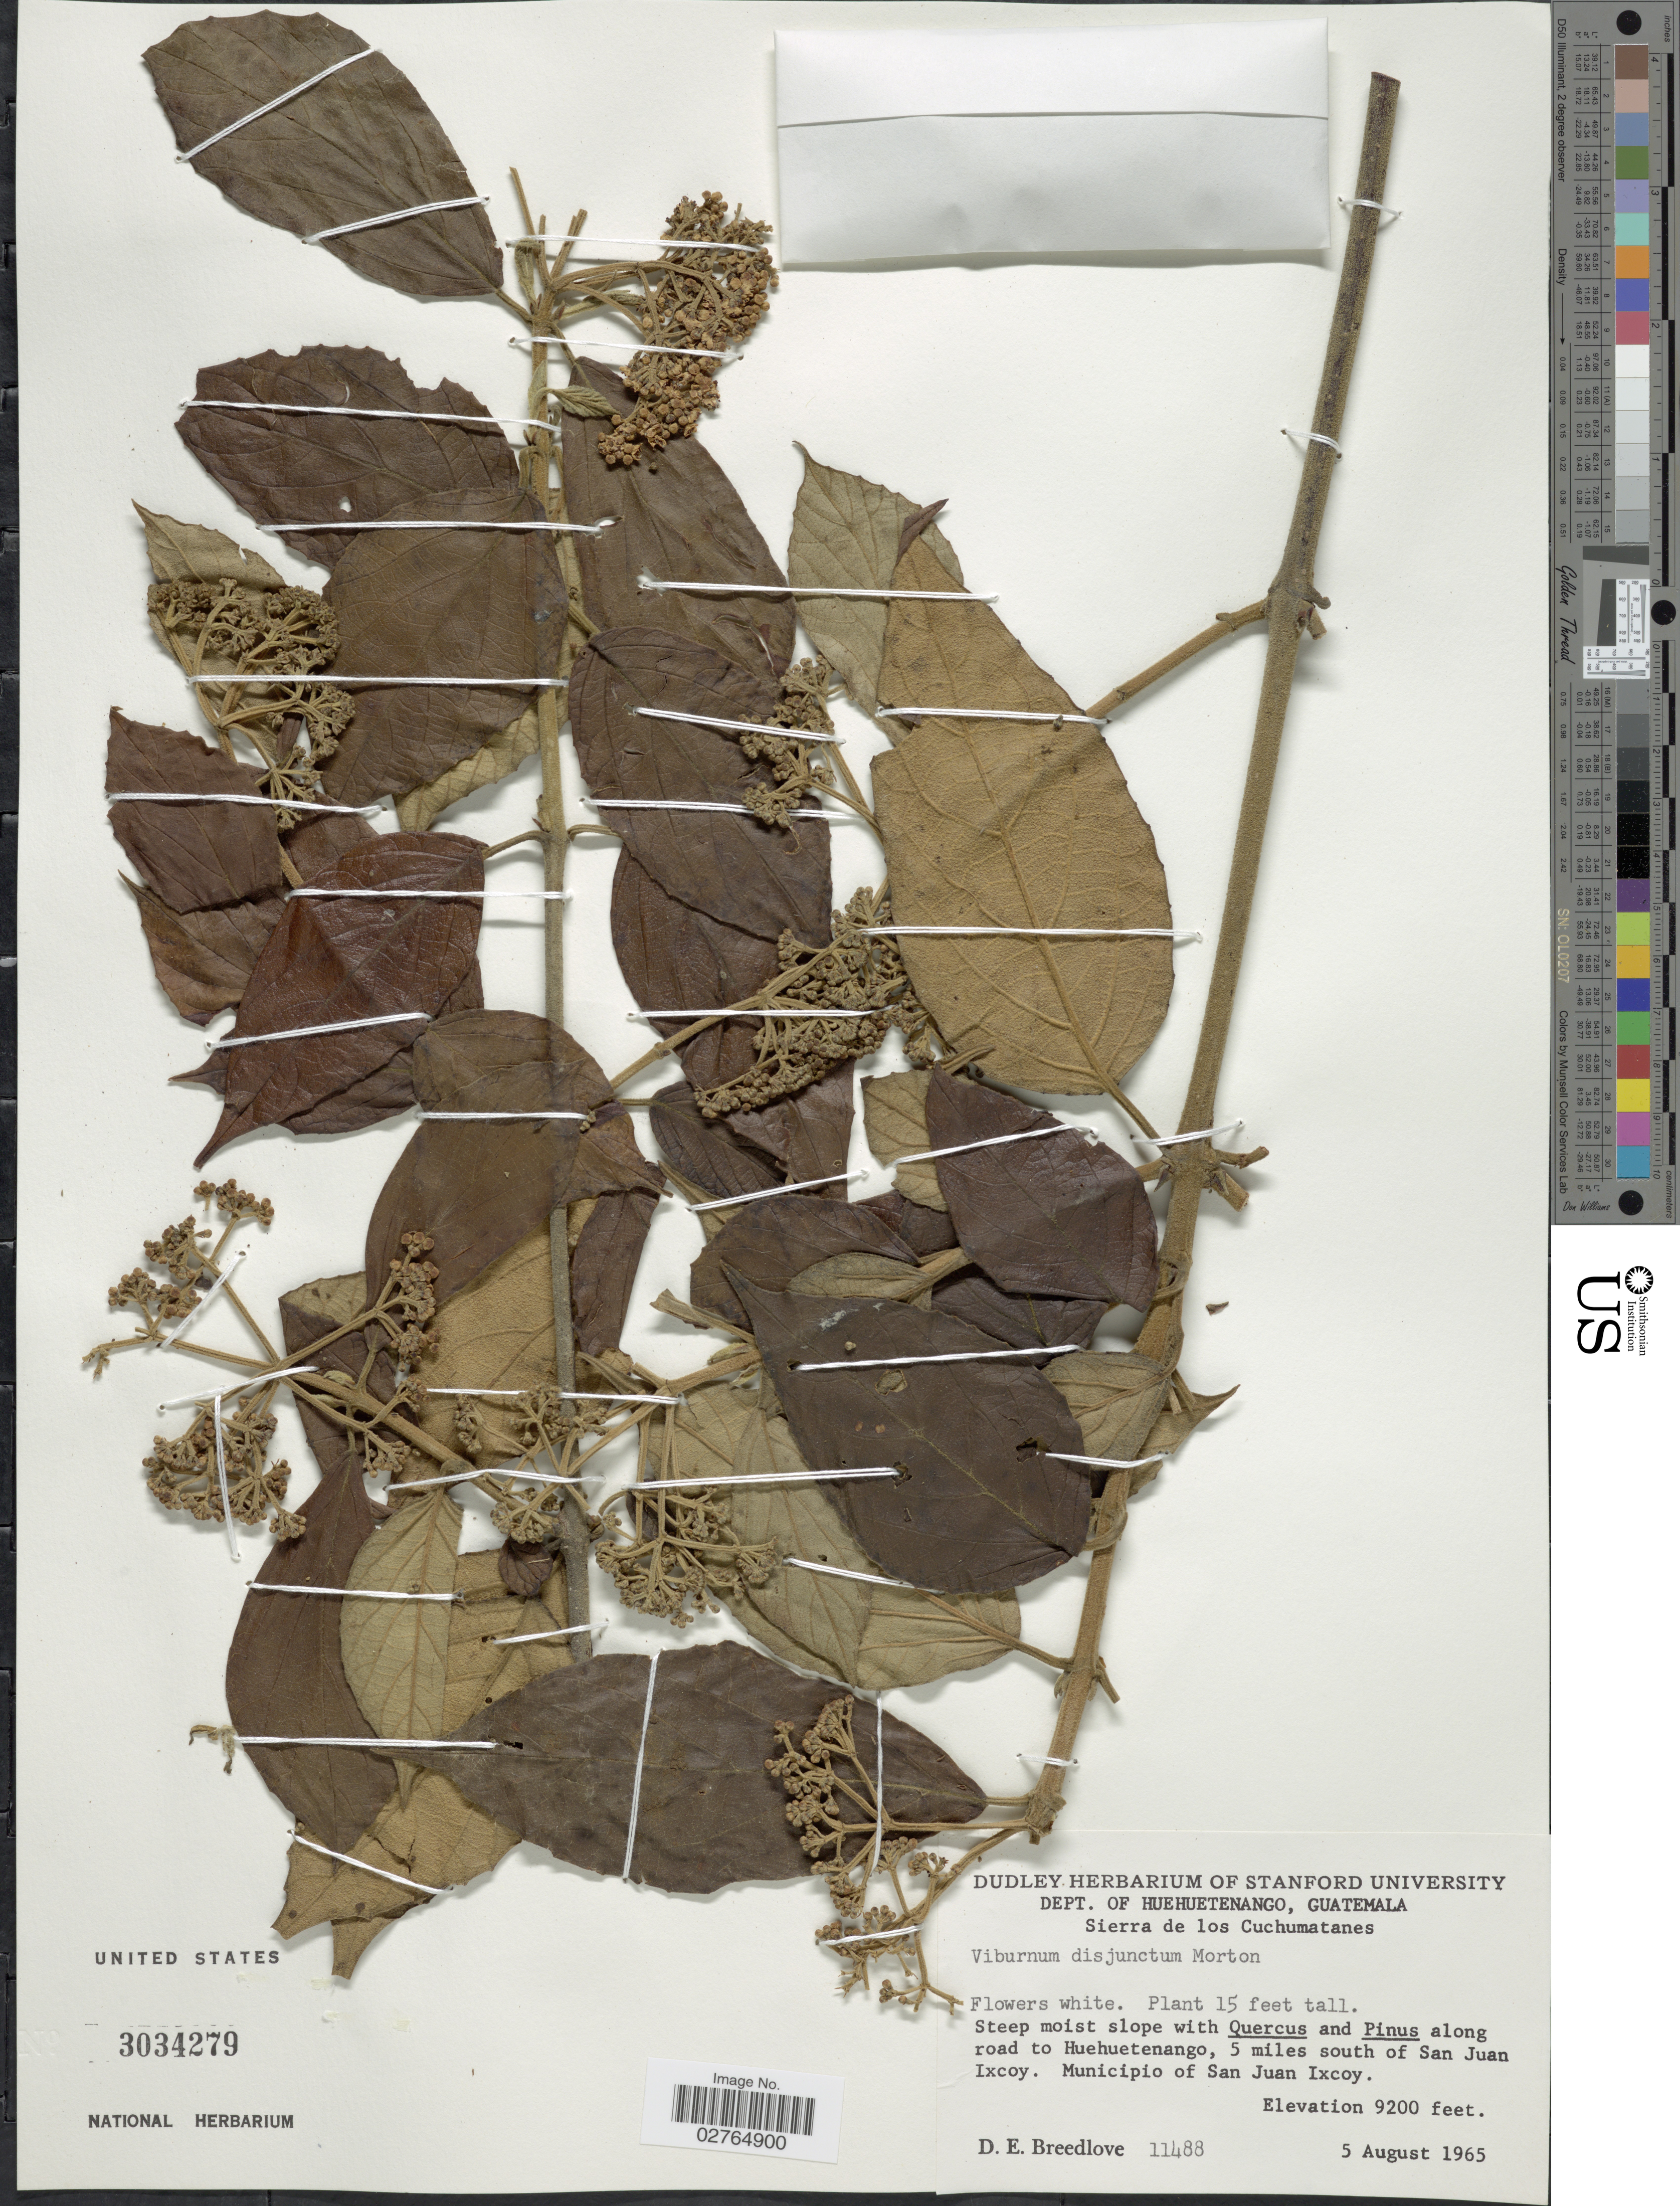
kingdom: Plantae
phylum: Tracheophyta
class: Magnoliopsida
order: Dipsacales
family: Viburnaceae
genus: Viburnum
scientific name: Viburnum jucundum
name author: C.V. Morton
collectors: D. E. Breedlove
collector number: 11488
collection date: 1965-08-05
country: Guatemala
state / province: Huehuetenango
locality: Dept. of Huehuetenango. Sierra de los Cuchumatanes. Along road to Huehuetenango, 5 miles south of San Juan Ixcoy. Municipio of San Juan Ixcoy.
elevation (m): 2804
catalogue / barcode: US 3034279